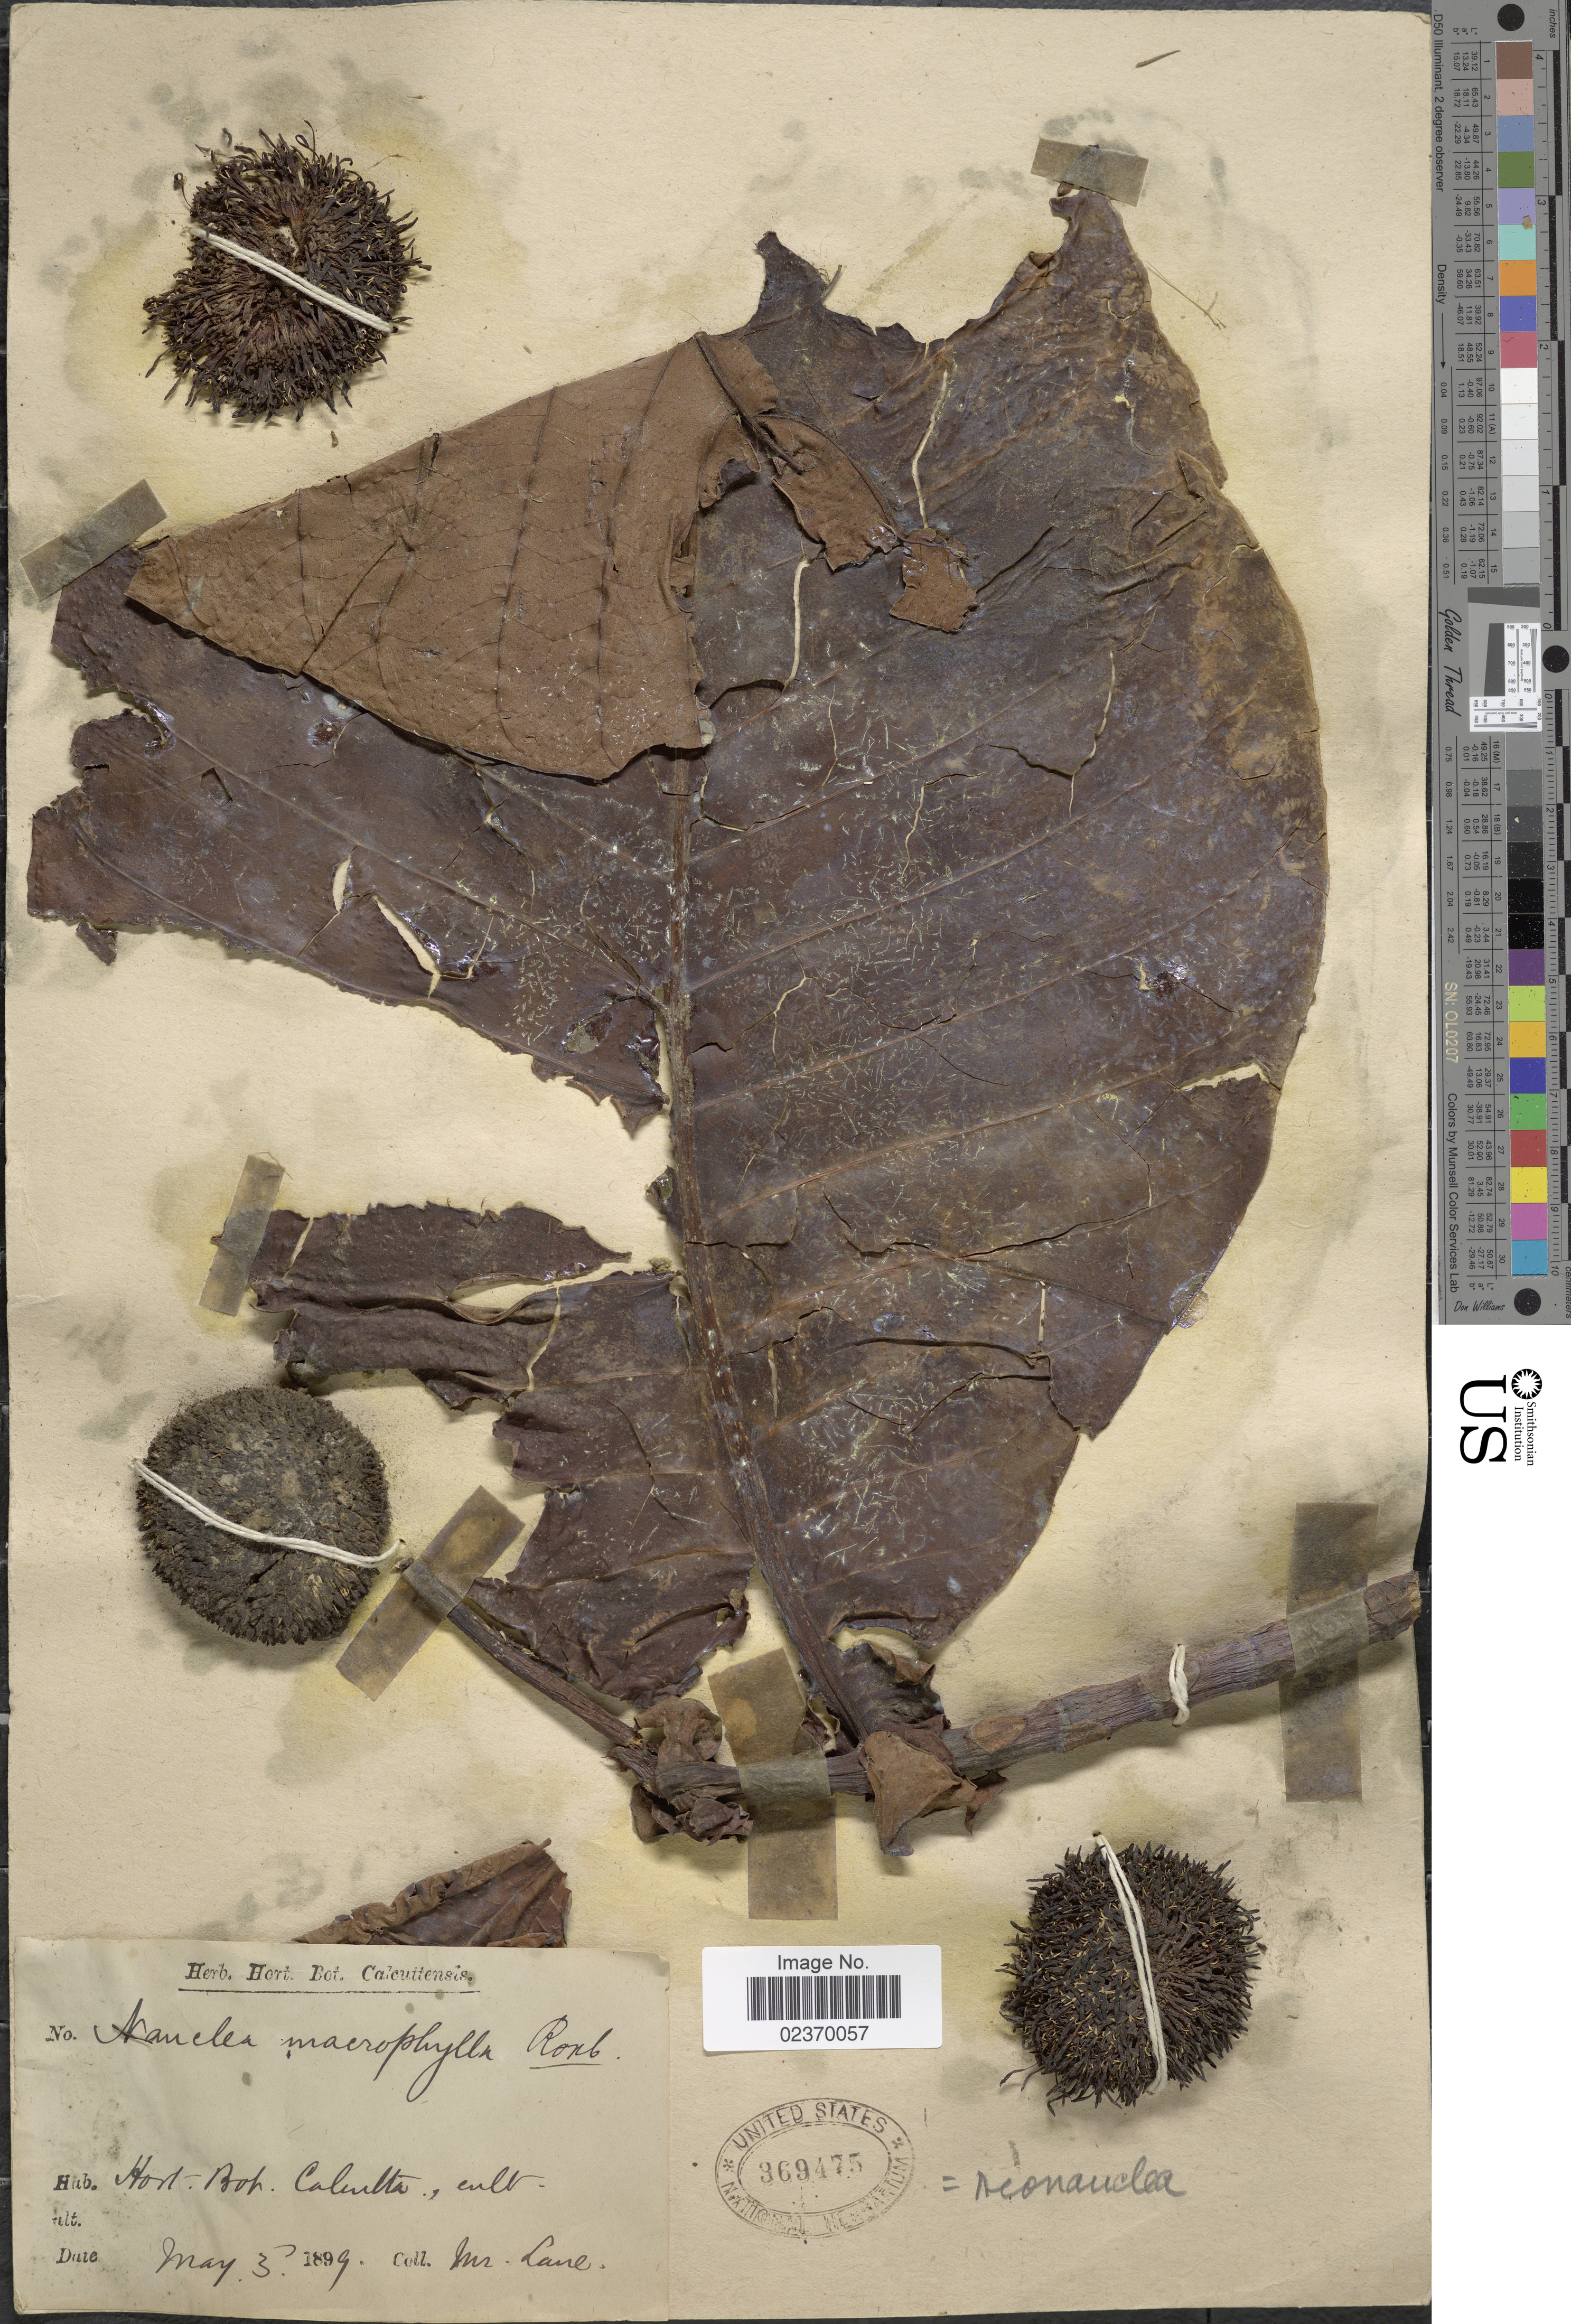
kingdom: Plantae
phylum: Tracheophyta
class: Magnoliopsida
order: Gentianales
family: Rubiaceae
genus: Neonauclea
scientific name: Neonauclea excelsa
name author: Merr.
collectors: Lane, --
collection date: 1899-05-03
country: India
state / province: West Bengal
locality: Hort. Bot. Calcutta, cult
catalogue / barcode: US 369475